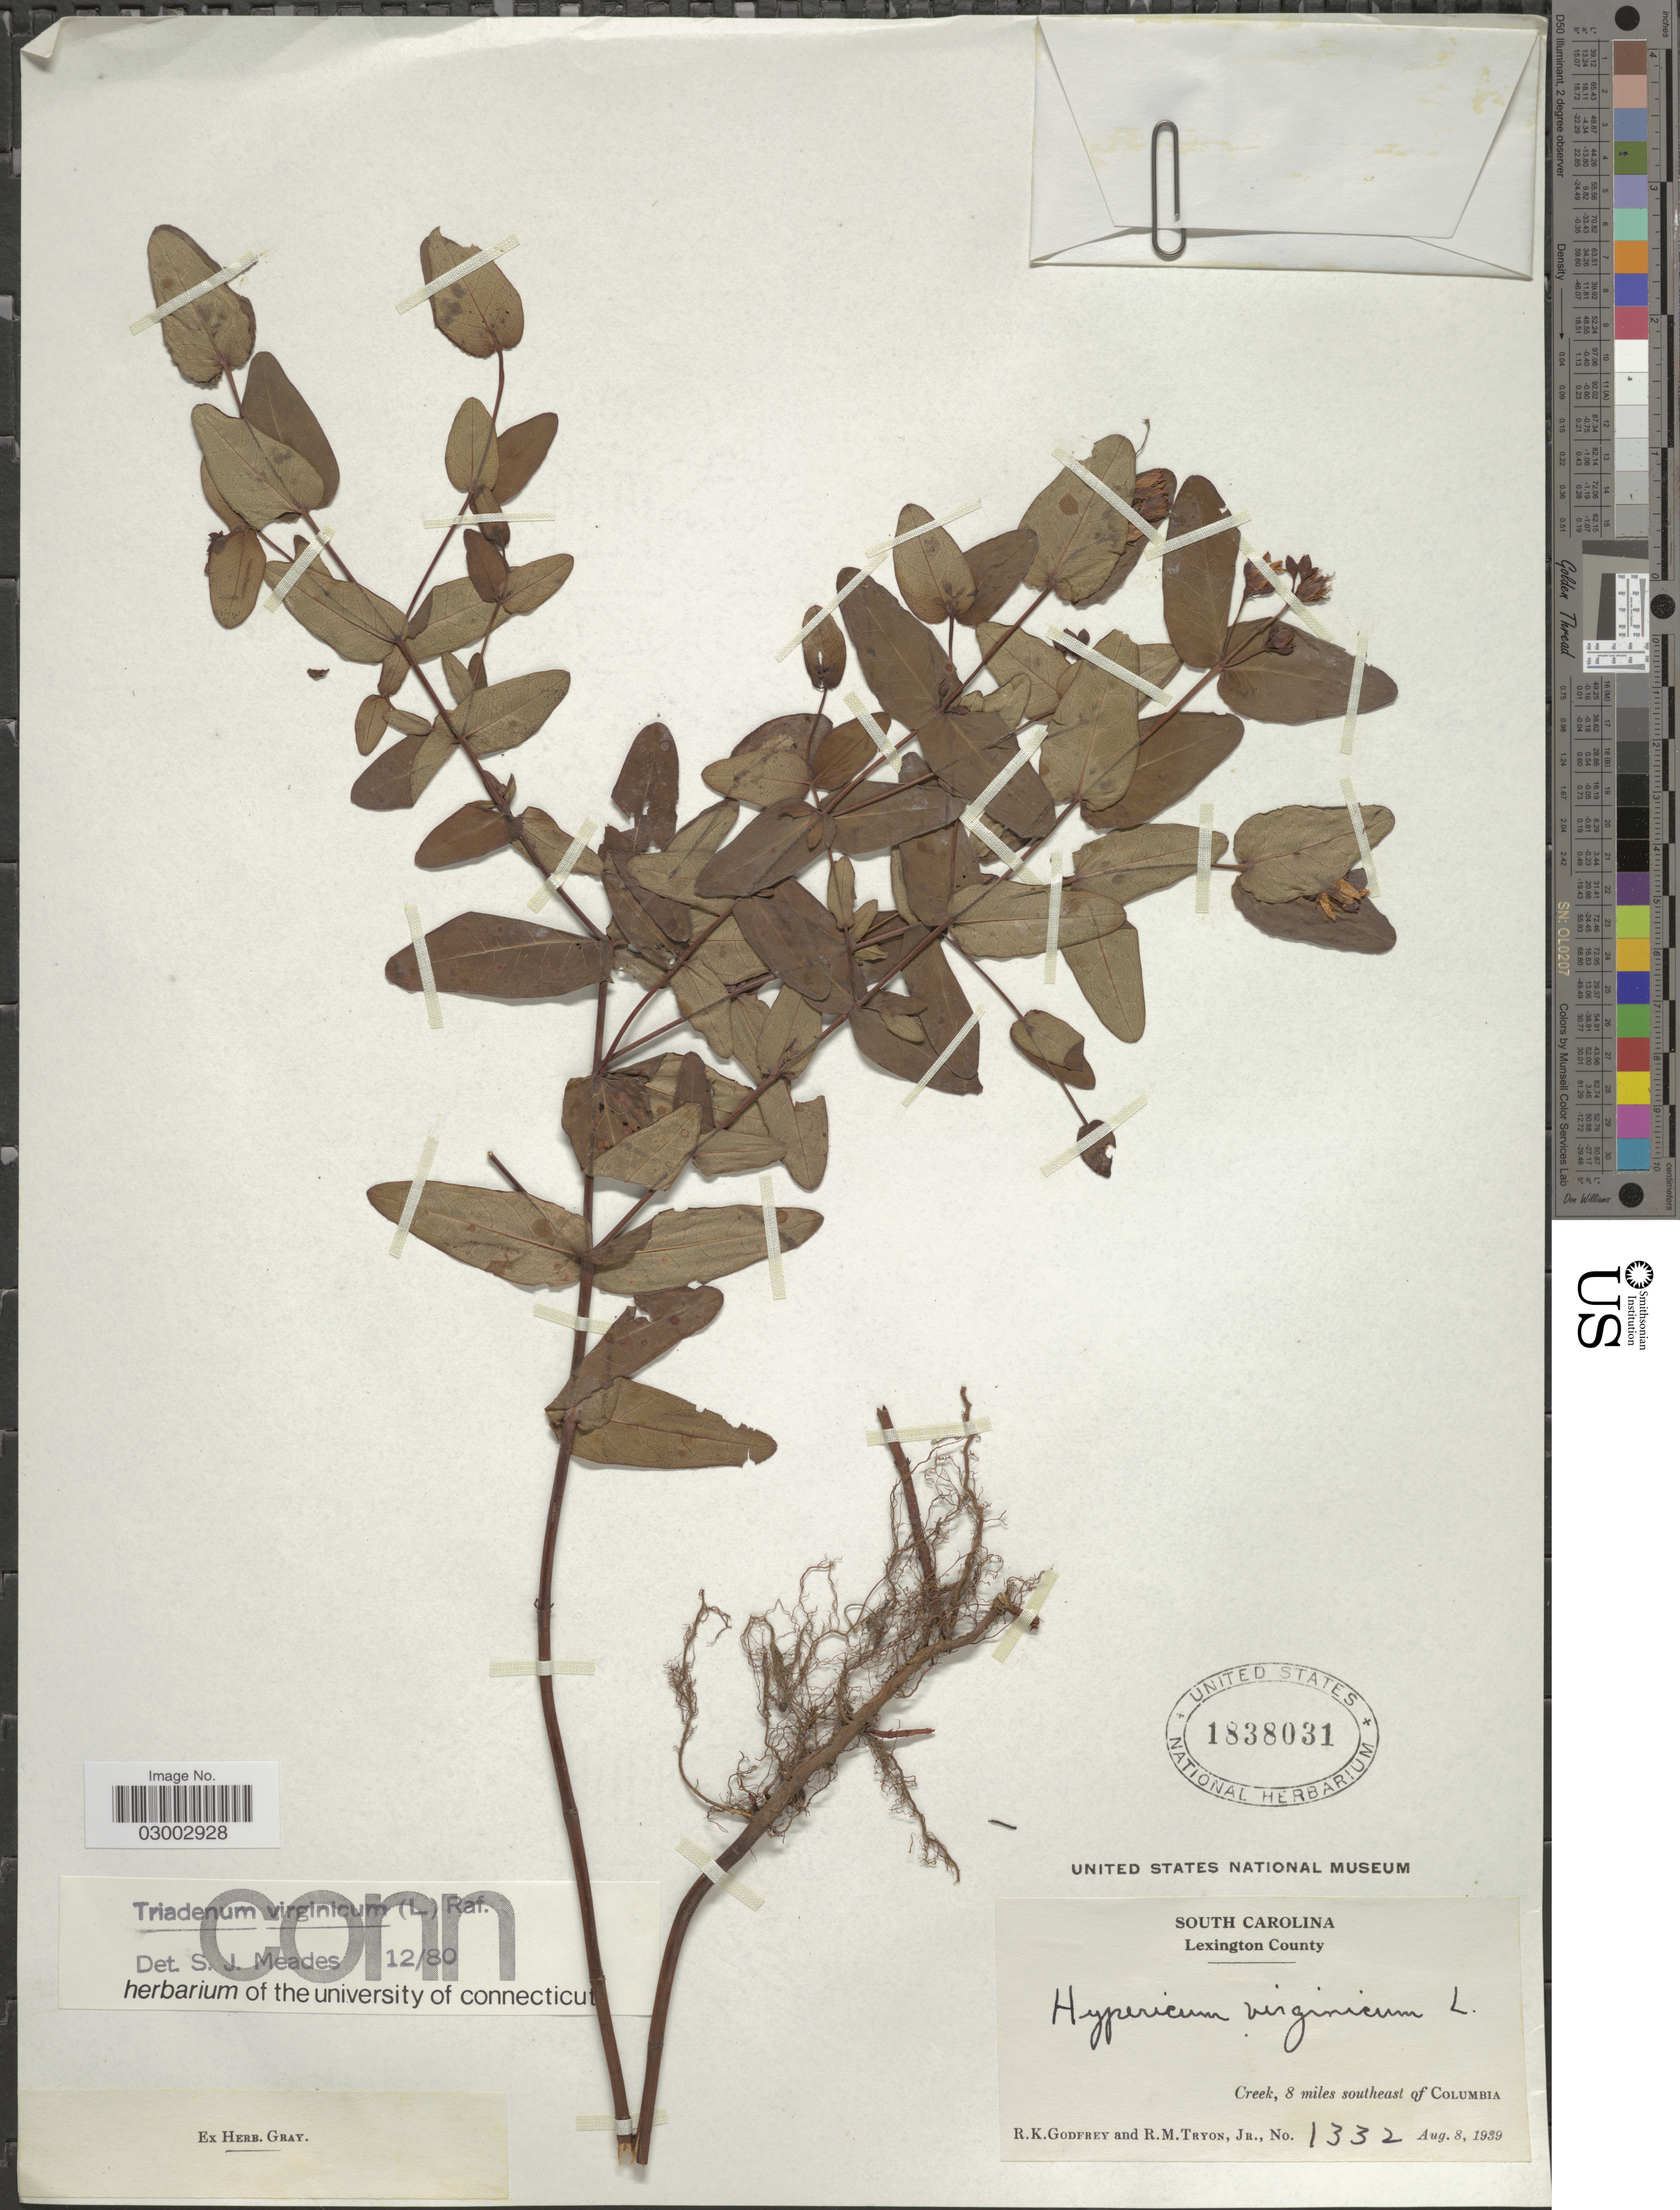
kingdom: Plantae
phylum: Tracheophyta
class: Magnoliopsida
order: Malpighiales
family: Hypericaceae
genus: Hypericum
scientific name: Hypericum virginicum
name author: L.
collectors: R. K. Godfrey & R. Tryon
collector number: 1332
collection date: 1939-08-08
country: United States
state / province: South Carolina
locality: Lexington County. Creek, 8 miles southeast of Columbia.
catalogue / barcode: US 1838031